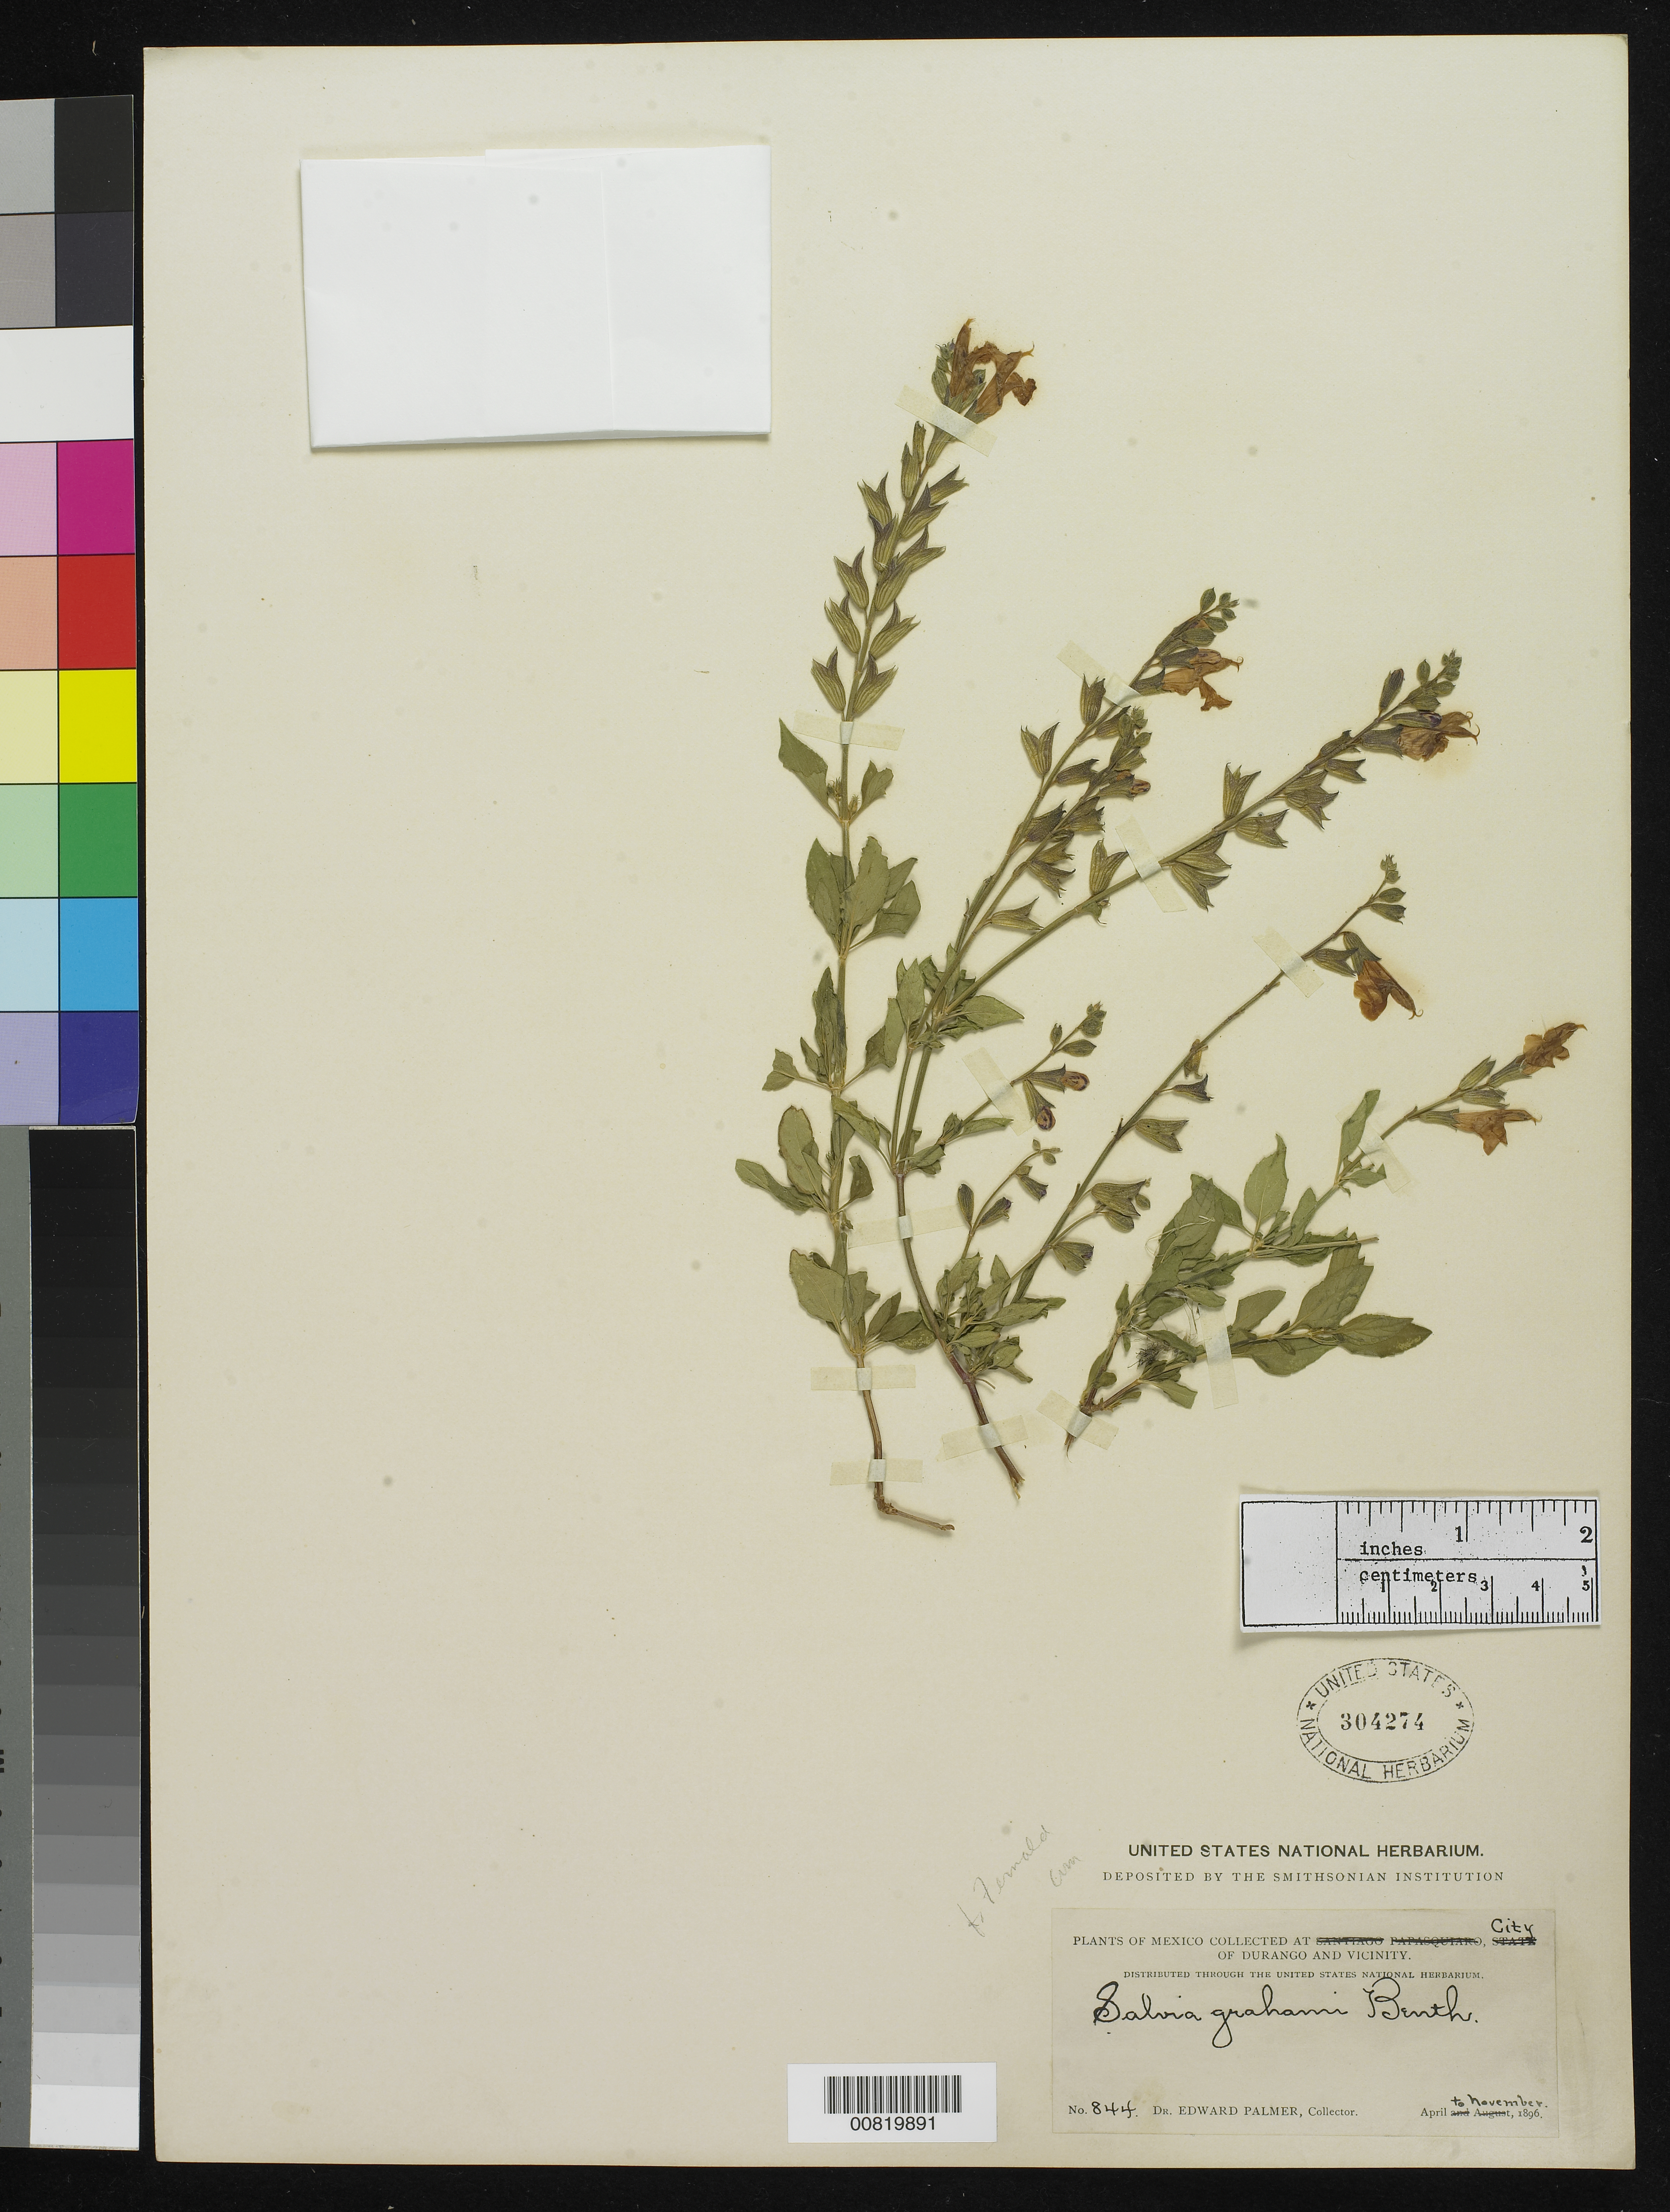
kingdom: Plantae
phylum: Tracheophyta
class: Magnoliopsida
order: Lamiales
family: Lamiaceae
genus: Salvia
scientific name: Salvia grahami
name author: Benth.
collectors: E. Palmer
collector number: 844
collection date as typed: Apr 1896 to -- Nov 1896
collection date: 1896-04/1896-11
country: Mexico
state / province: Durango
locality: City of Durango and vicinity.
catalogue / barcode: US 304274